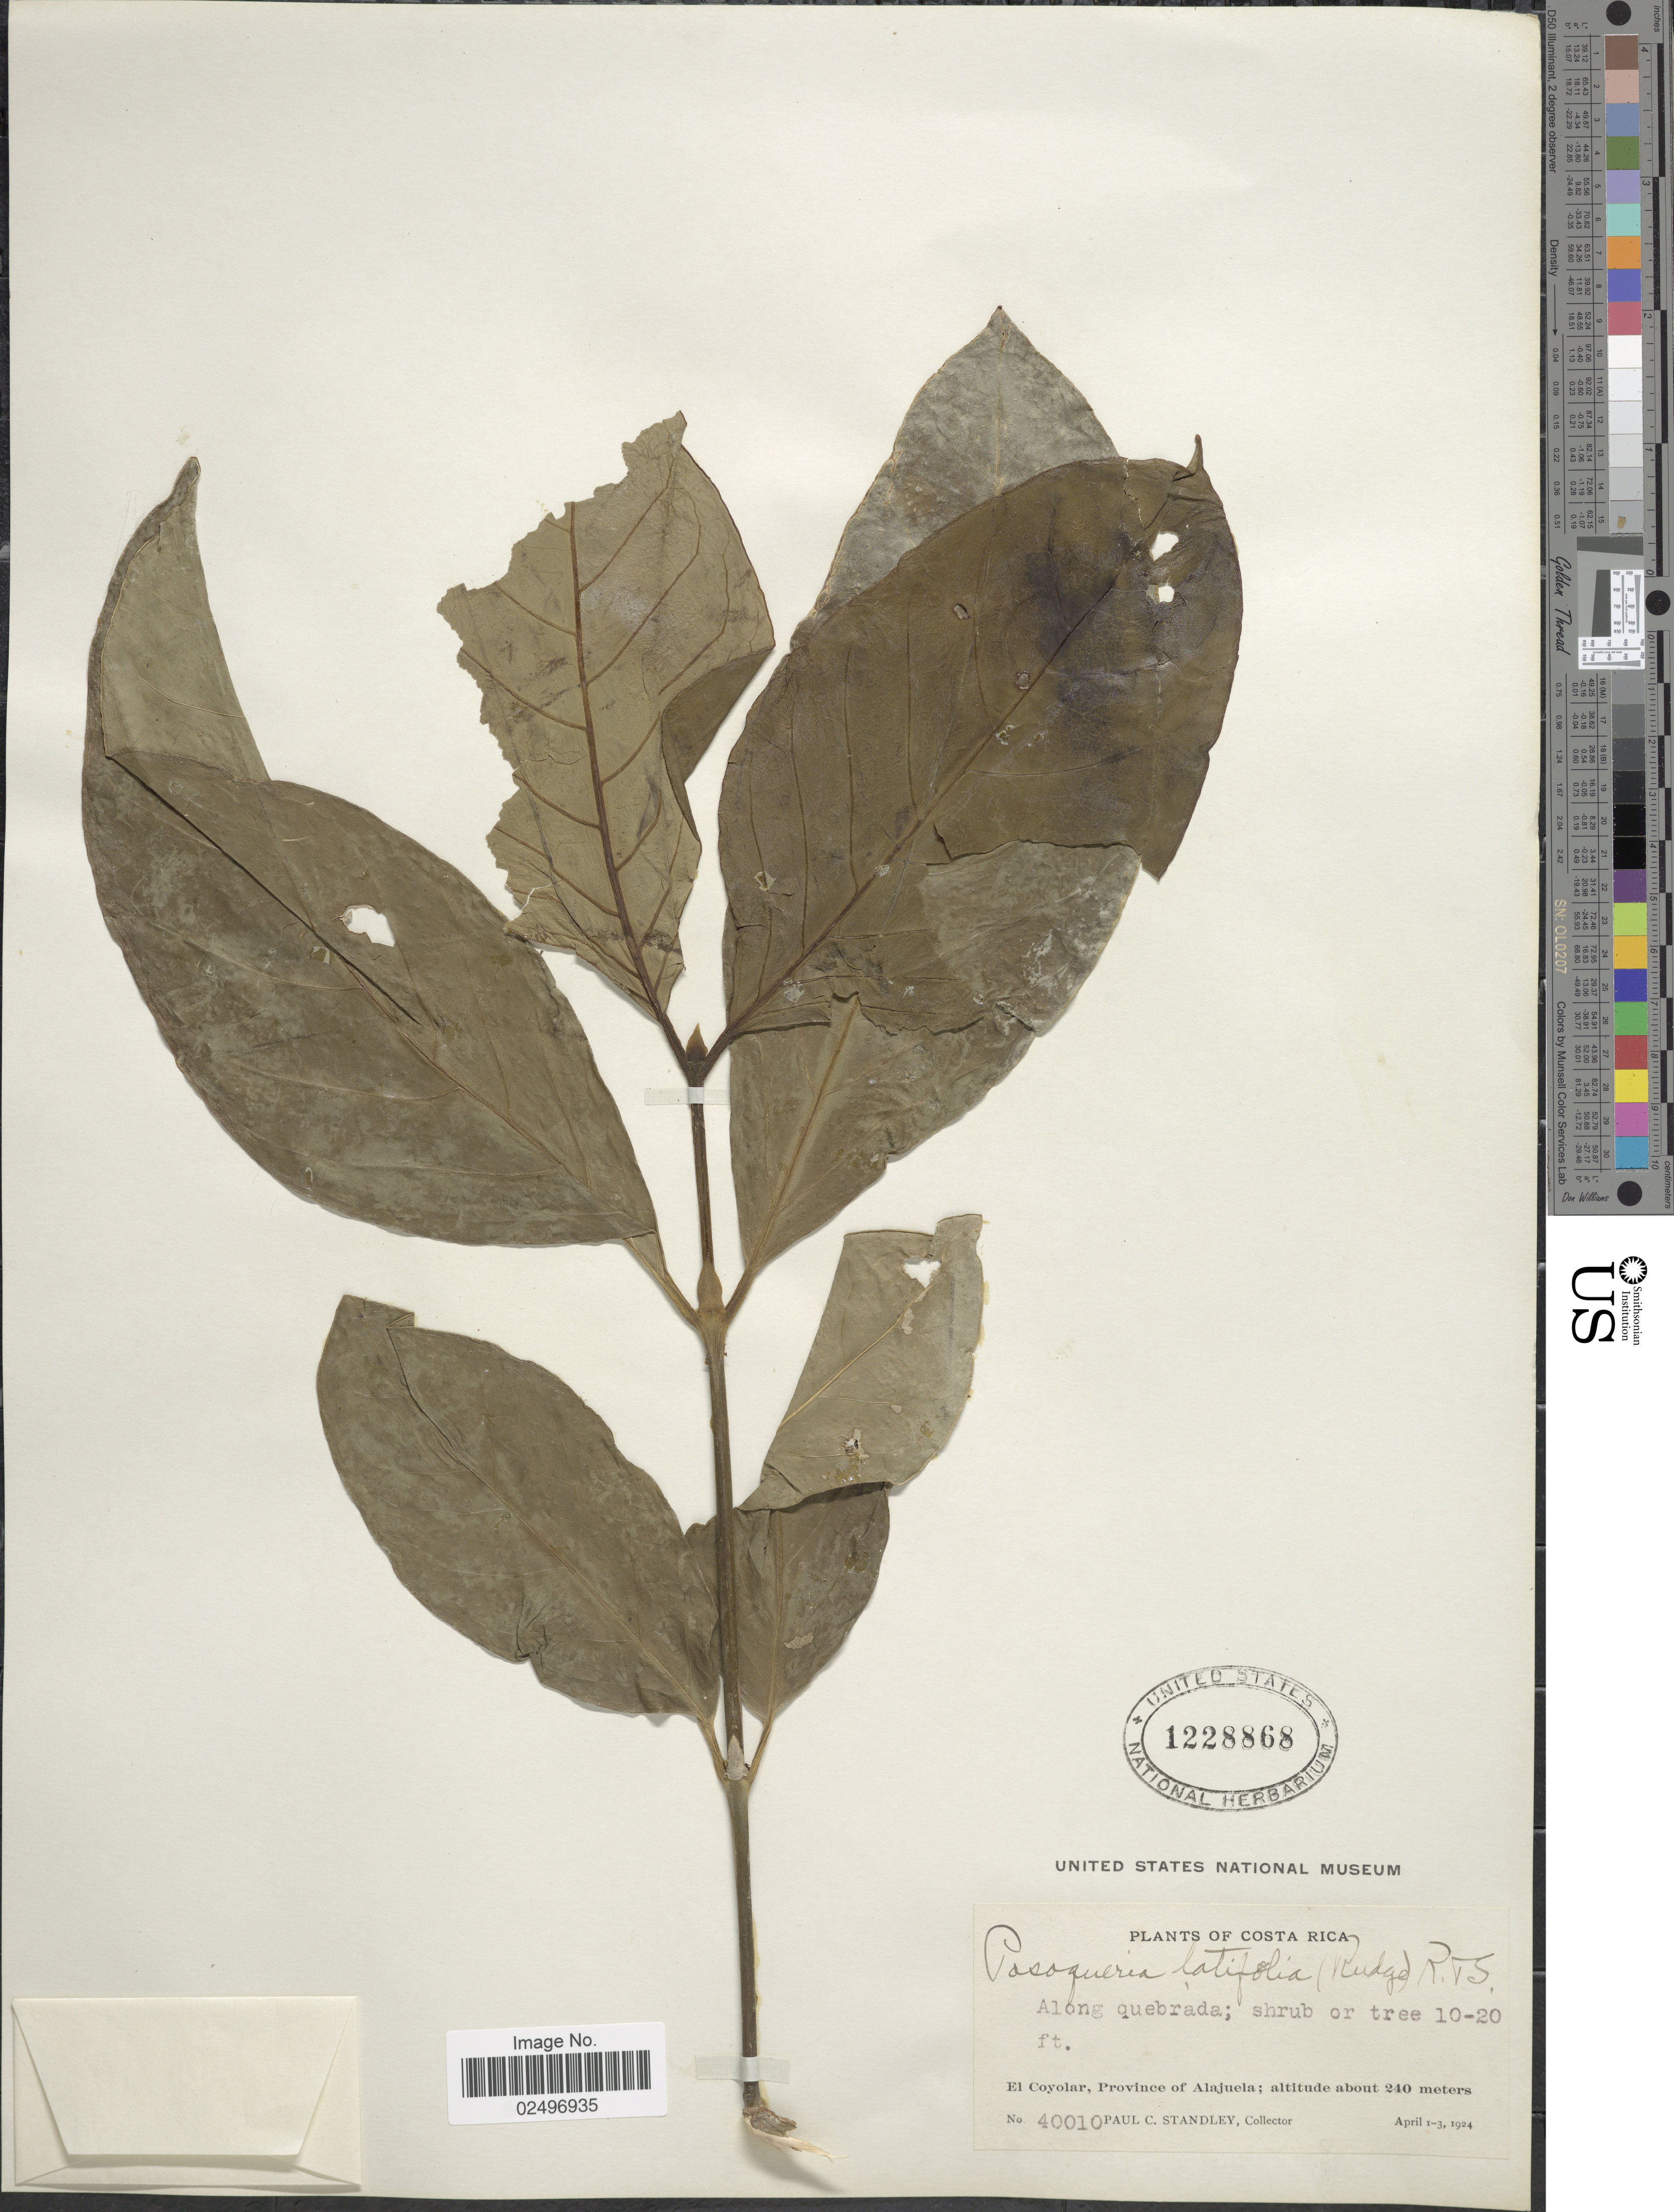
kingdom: Plantae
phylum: Tracheophyta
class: Magnoliopsida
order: Gentianales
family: Rubiaceae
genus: Posoqueria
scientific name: Posoqueria latifolia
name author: (Rudge) Roem. & Schult.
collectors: P. C. Standley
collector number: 40010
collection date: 1924-04-01/1924-04-03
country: Costa Rica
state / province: Alajuela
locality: Along quebrada, El Coyolar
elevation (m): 240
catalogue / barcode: US 1228868